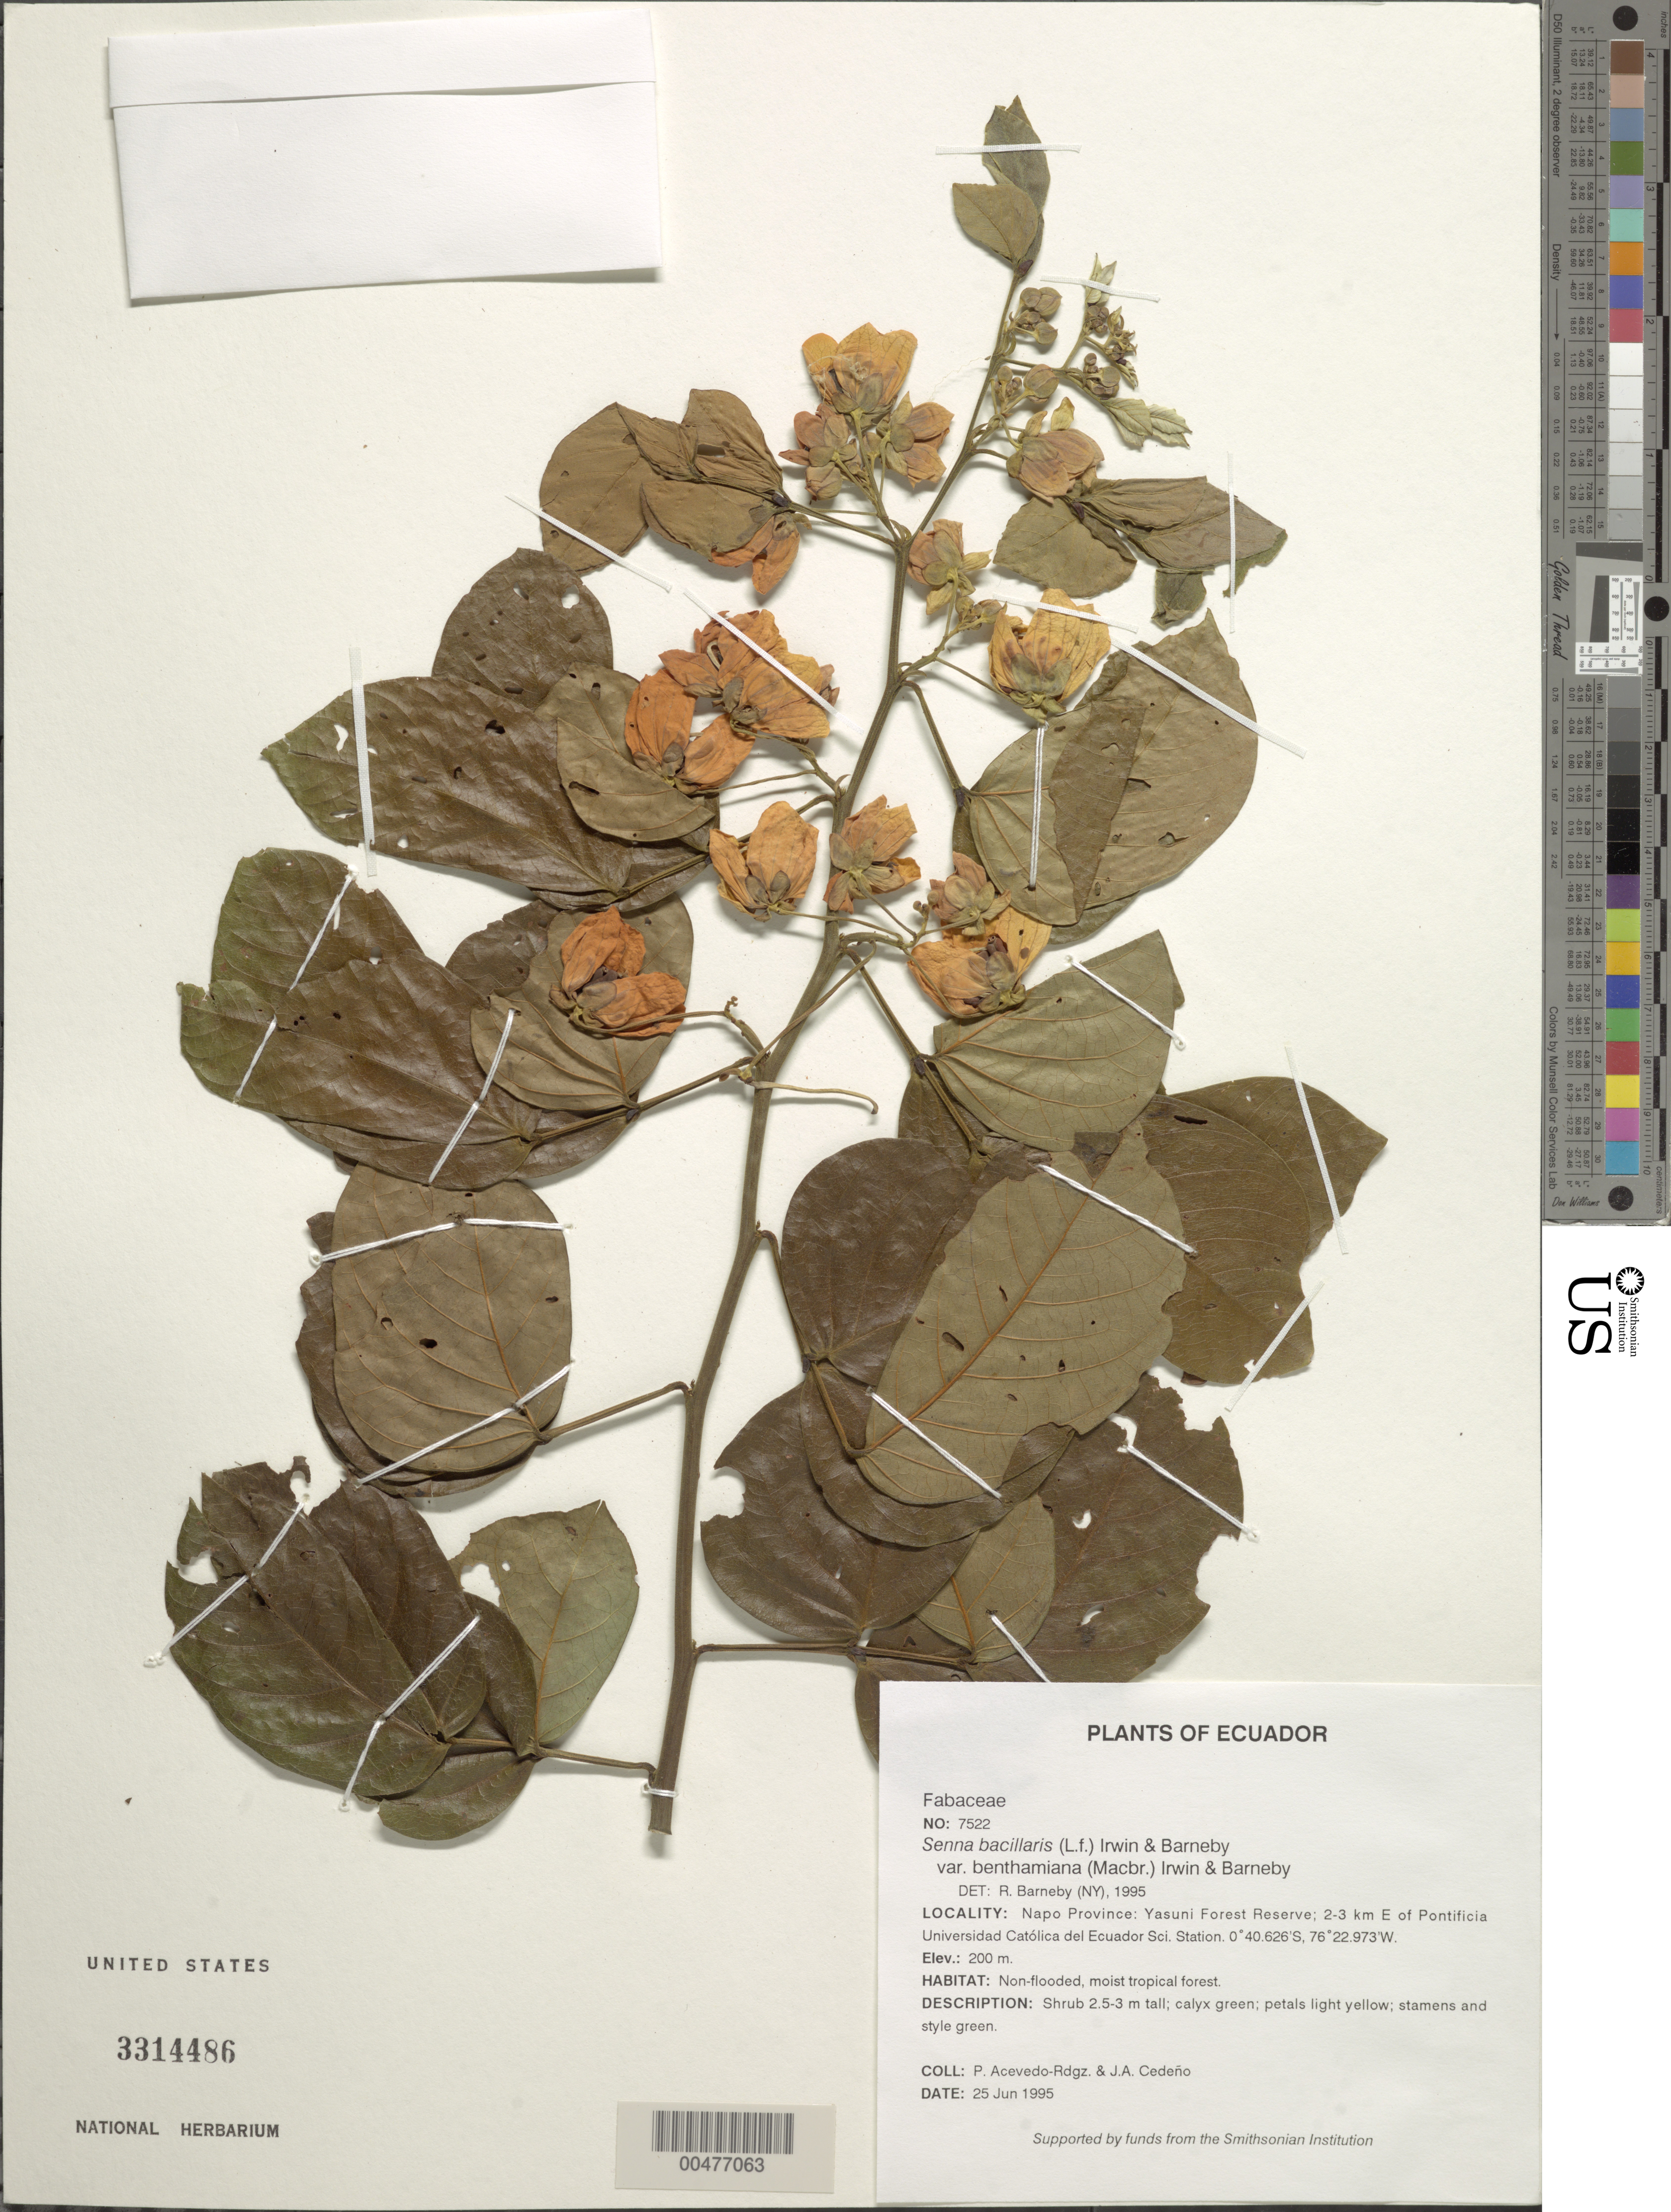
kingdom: Plantae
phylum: Tracheophyta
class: Magnoliopsida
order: Fabales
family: Fabaceae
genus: Senna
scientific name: Senna bacillaris var. benthamiana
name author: (J.F. Macbr.) H.S. Irwin & Barneby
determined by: Barneby, Rupert C., (NY)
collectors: P. Acevedo-Rodr. & J. A. Cedeño M.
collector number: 7522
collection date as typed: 25 Jun 1995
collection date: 1995-06-25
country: Ecuador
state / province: Napo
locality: Napo Province: Yasuni Forest Reserve; 2-3 km E of Pontificia Universidad Católica del Ecuador Sci. Station.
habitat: Non-flooded, moist tropical forest.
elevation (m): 200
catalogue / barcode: US 3314486